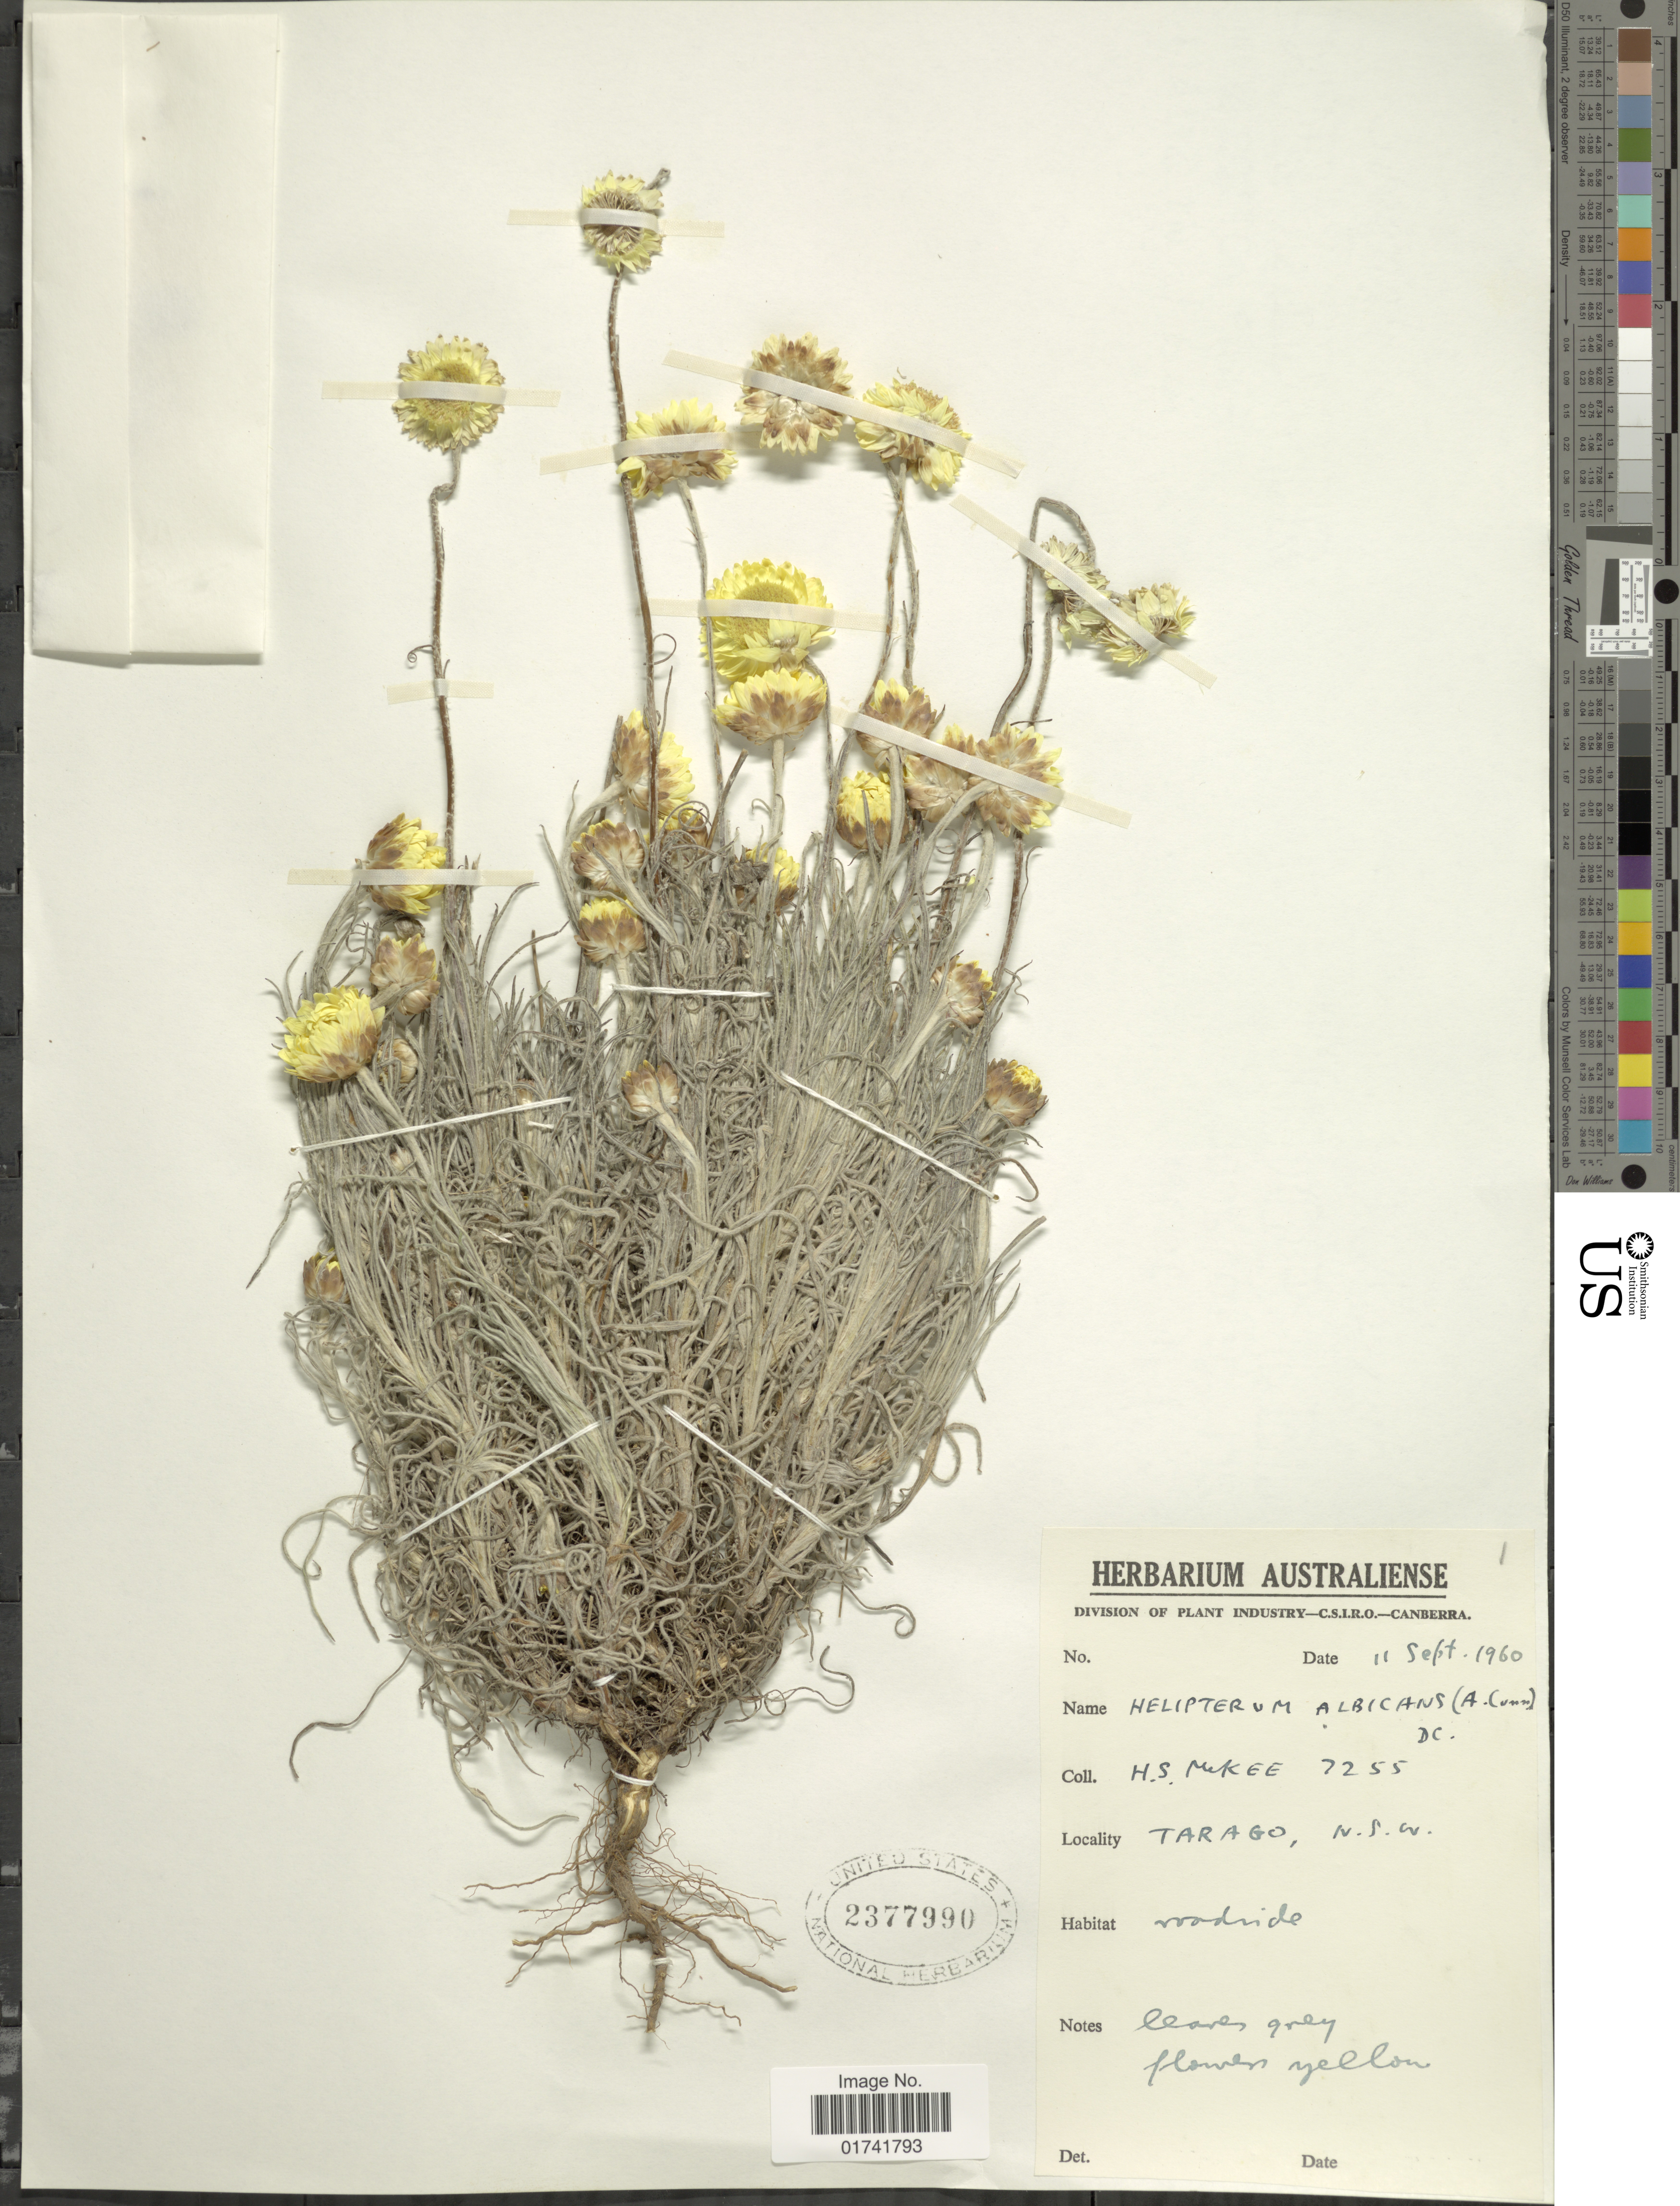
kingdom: Plantae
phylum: Tracheophyta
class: Magnoliopsida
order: Asterales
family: Asteraceae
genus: Leucochrysum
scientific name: Leucochrysum albicans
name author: (A. Cunn.) Paul G. Wilson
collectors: H. S. McKee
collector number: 7255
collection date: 1960-09-11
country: Australia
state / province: New South Wales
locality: Tarago, roadside.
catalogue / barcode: US 2377990